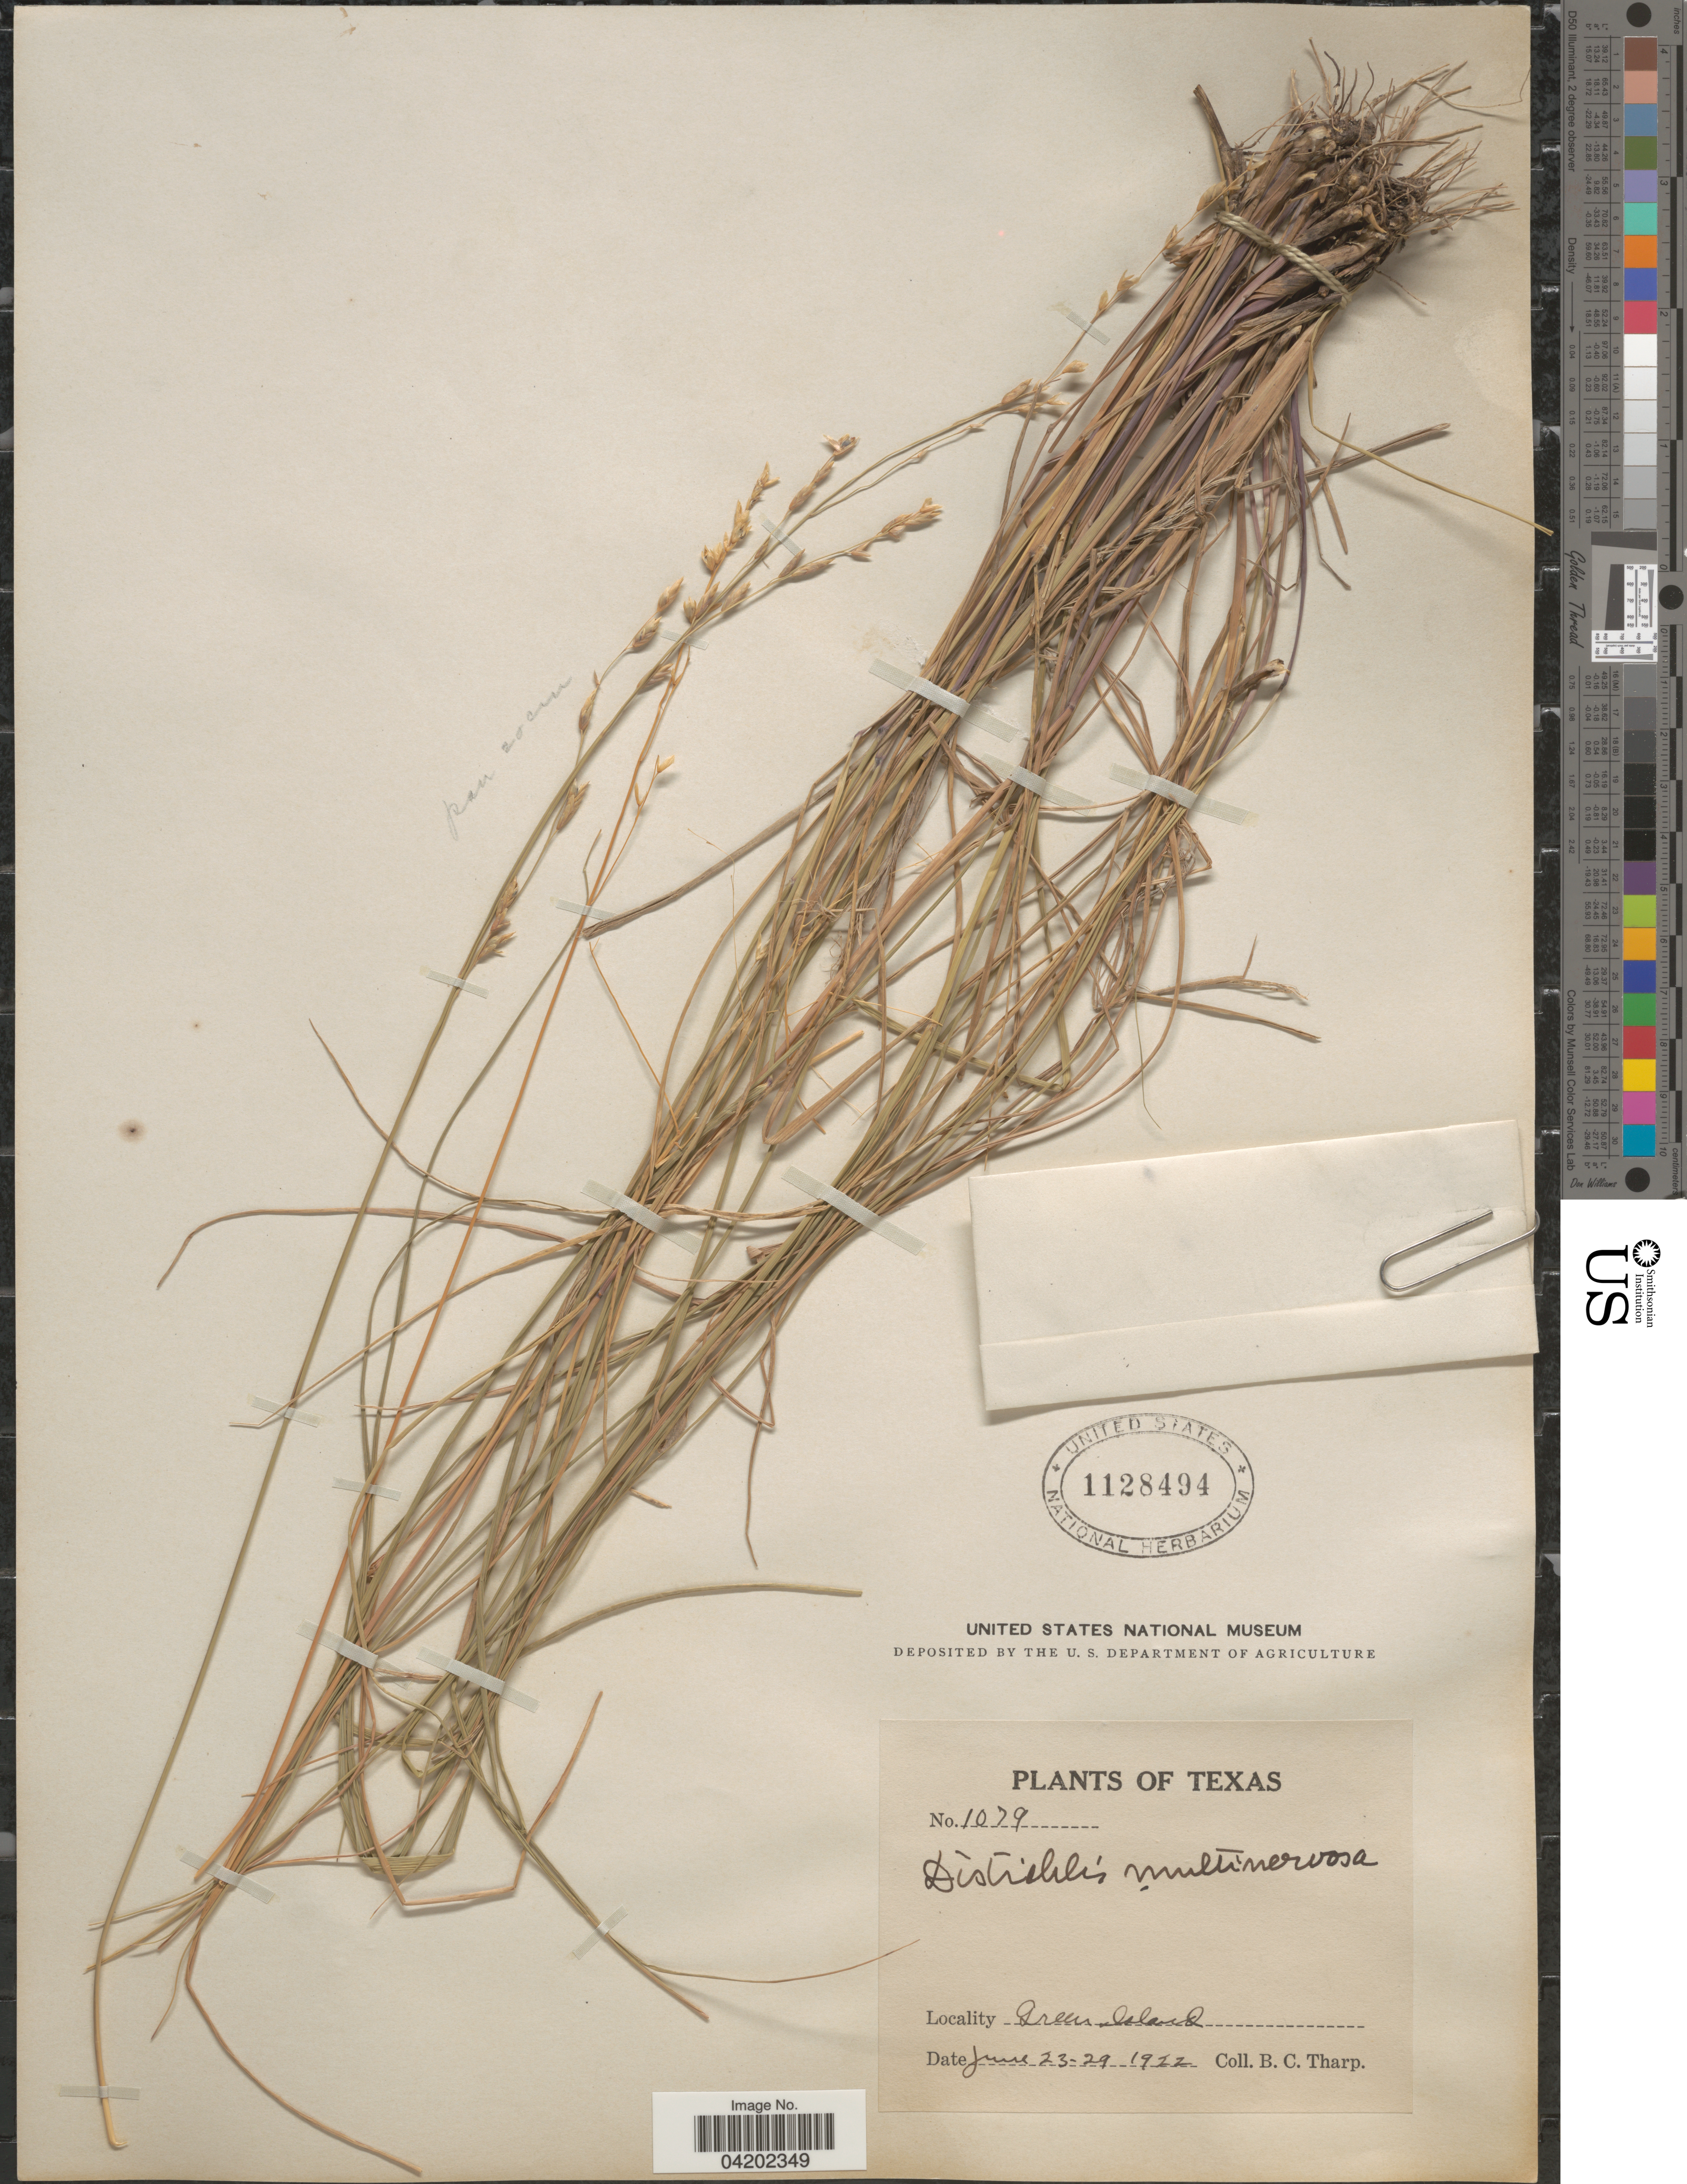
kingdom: Plantae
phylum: Tracheophyta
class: Liliopsida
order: Poales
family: Poaceae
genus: Vaseyochloa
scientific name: Vaseyochloa multinervosa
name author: (Vasey) Hitchc.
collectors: B. C. Tharp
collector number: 1079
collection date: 1922-06-23/1922-06-29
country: United States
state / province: Texas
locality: Green Island.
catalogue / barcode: US 1128494